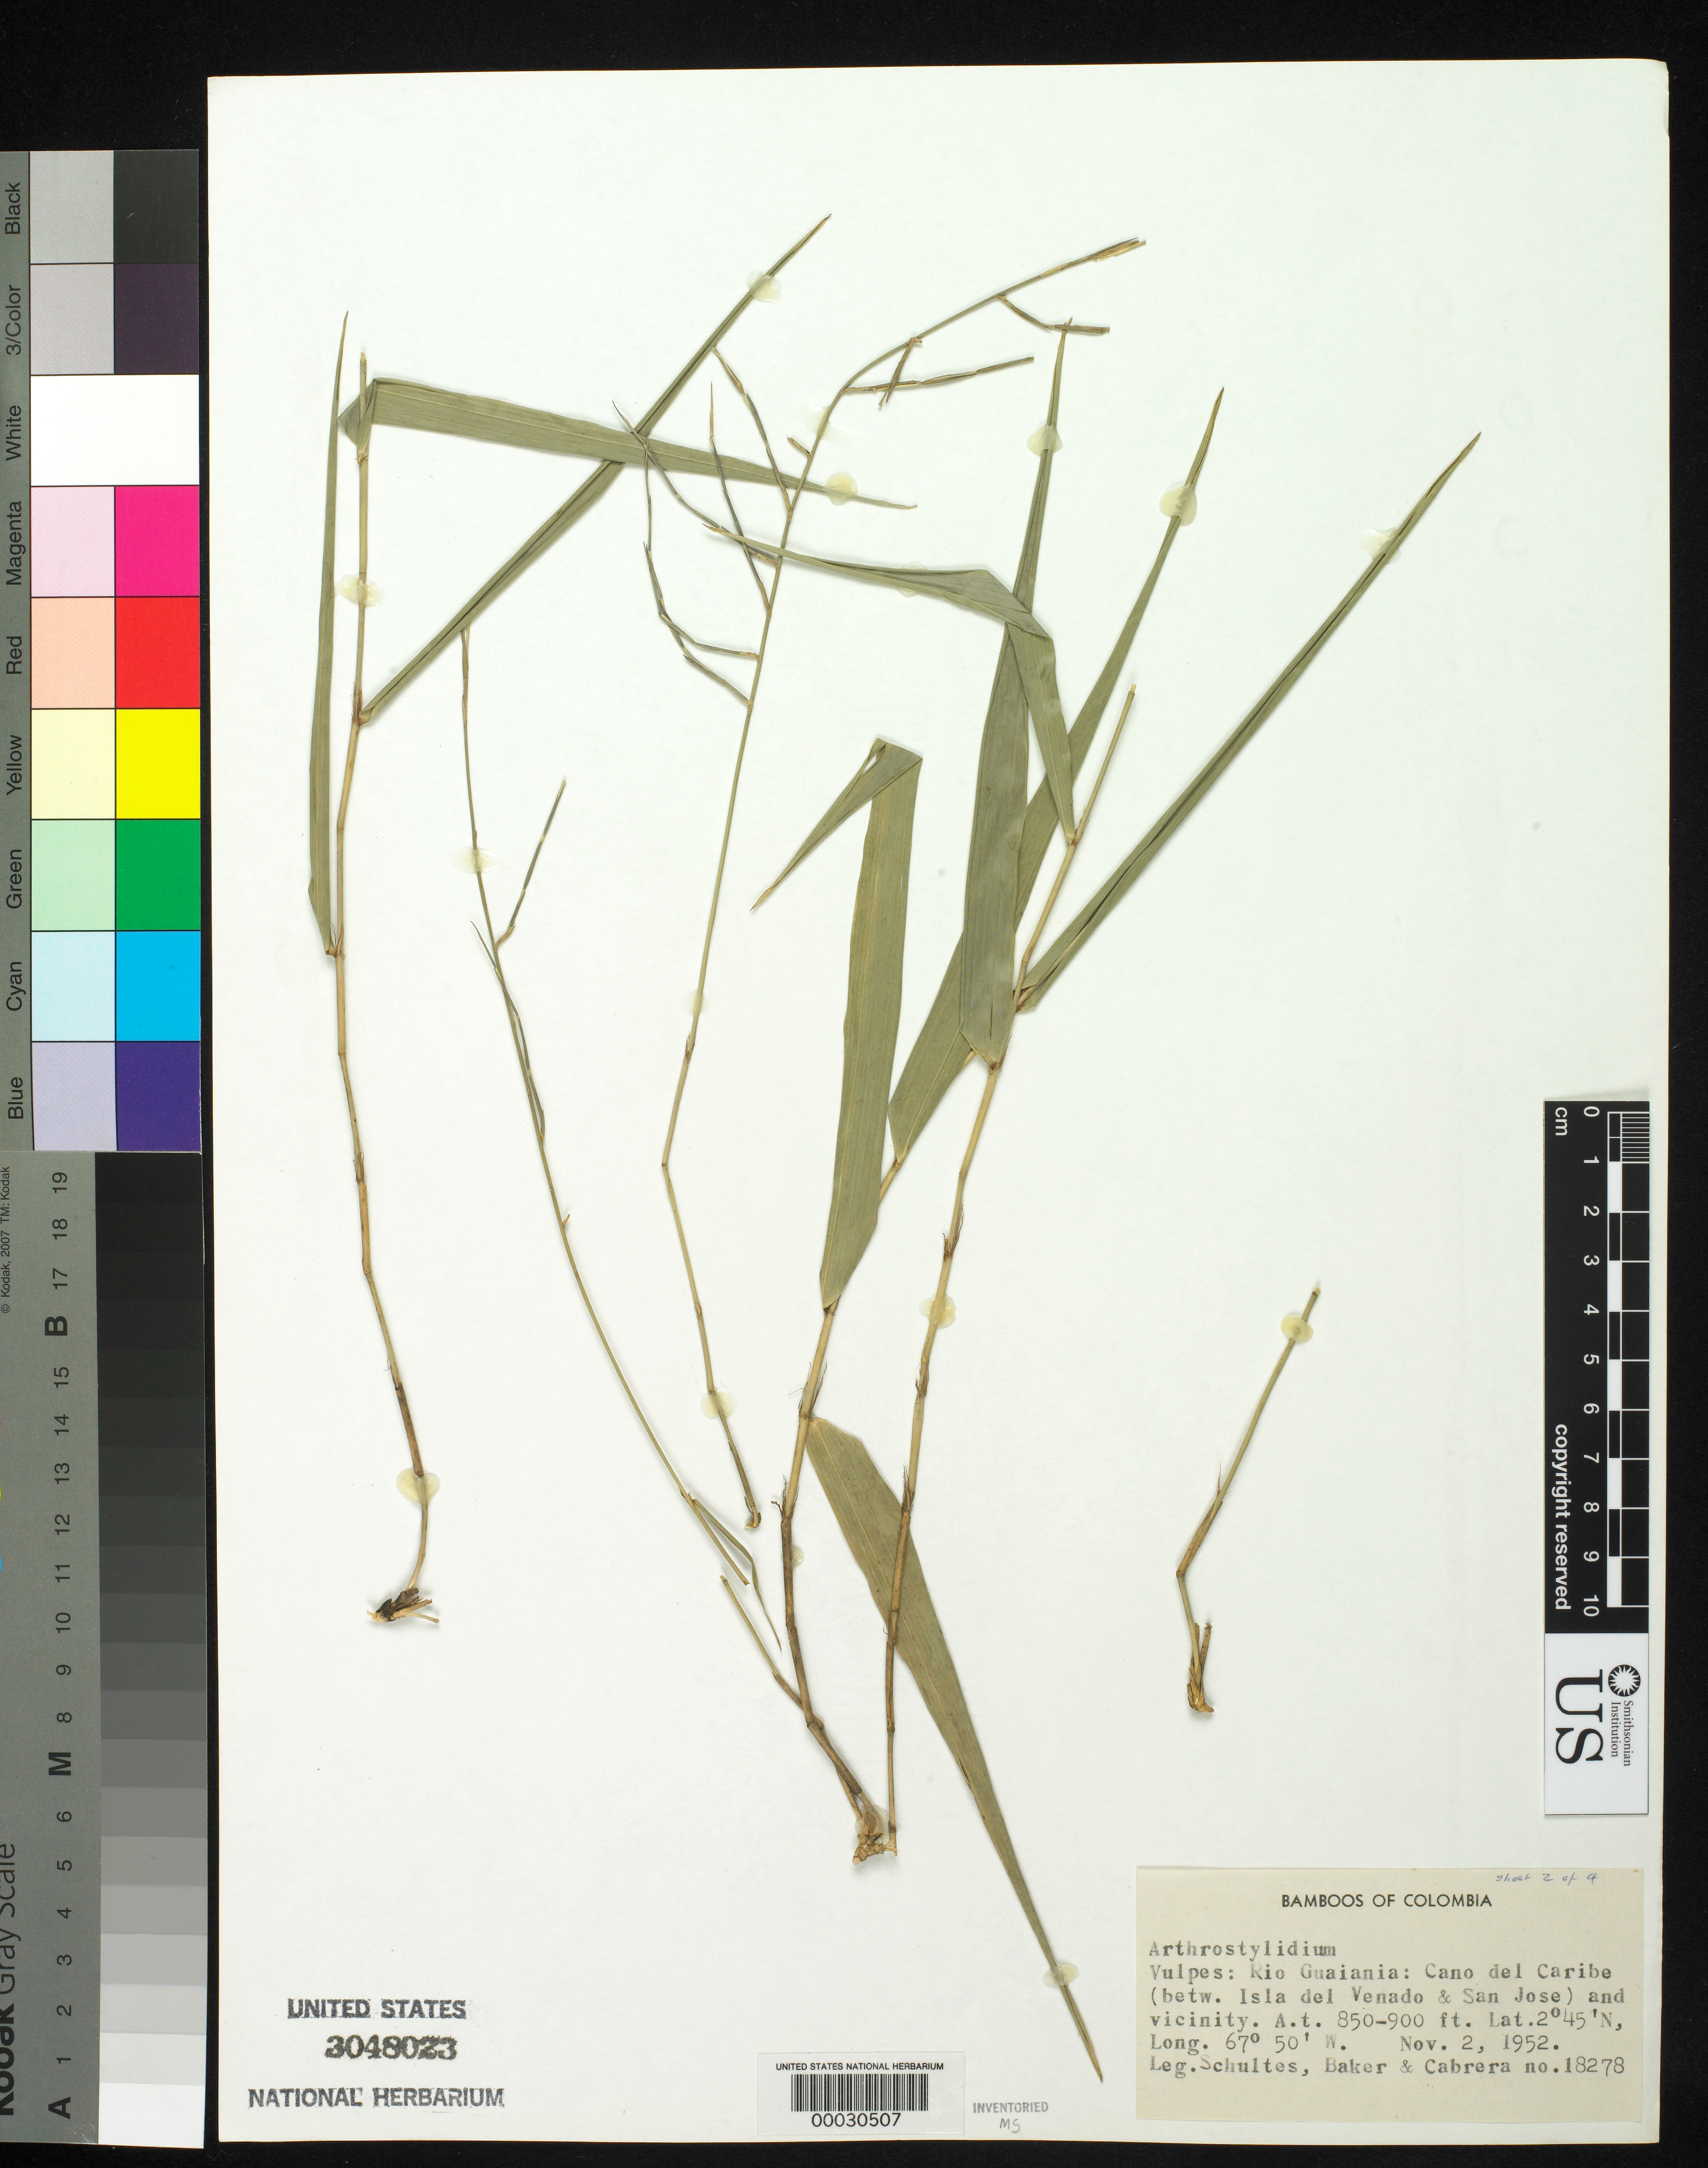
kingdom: Plantae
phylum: Tracheophyta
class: Liliopsida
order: Poales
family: Poaceae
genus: Arthrostylidium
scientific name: Arthrostylidium productum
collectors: R. E. Schultes, R. E. D. Baker & I. Cabrera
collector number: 18278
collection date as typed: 02 Nov 1952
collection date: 1952-11-02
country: Colombia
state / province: Vaupés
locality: Rio Guainia: Caño del Caribe (between Isla del Venado and San Jose) and vicinity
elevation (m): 259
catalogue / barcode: US 3048023